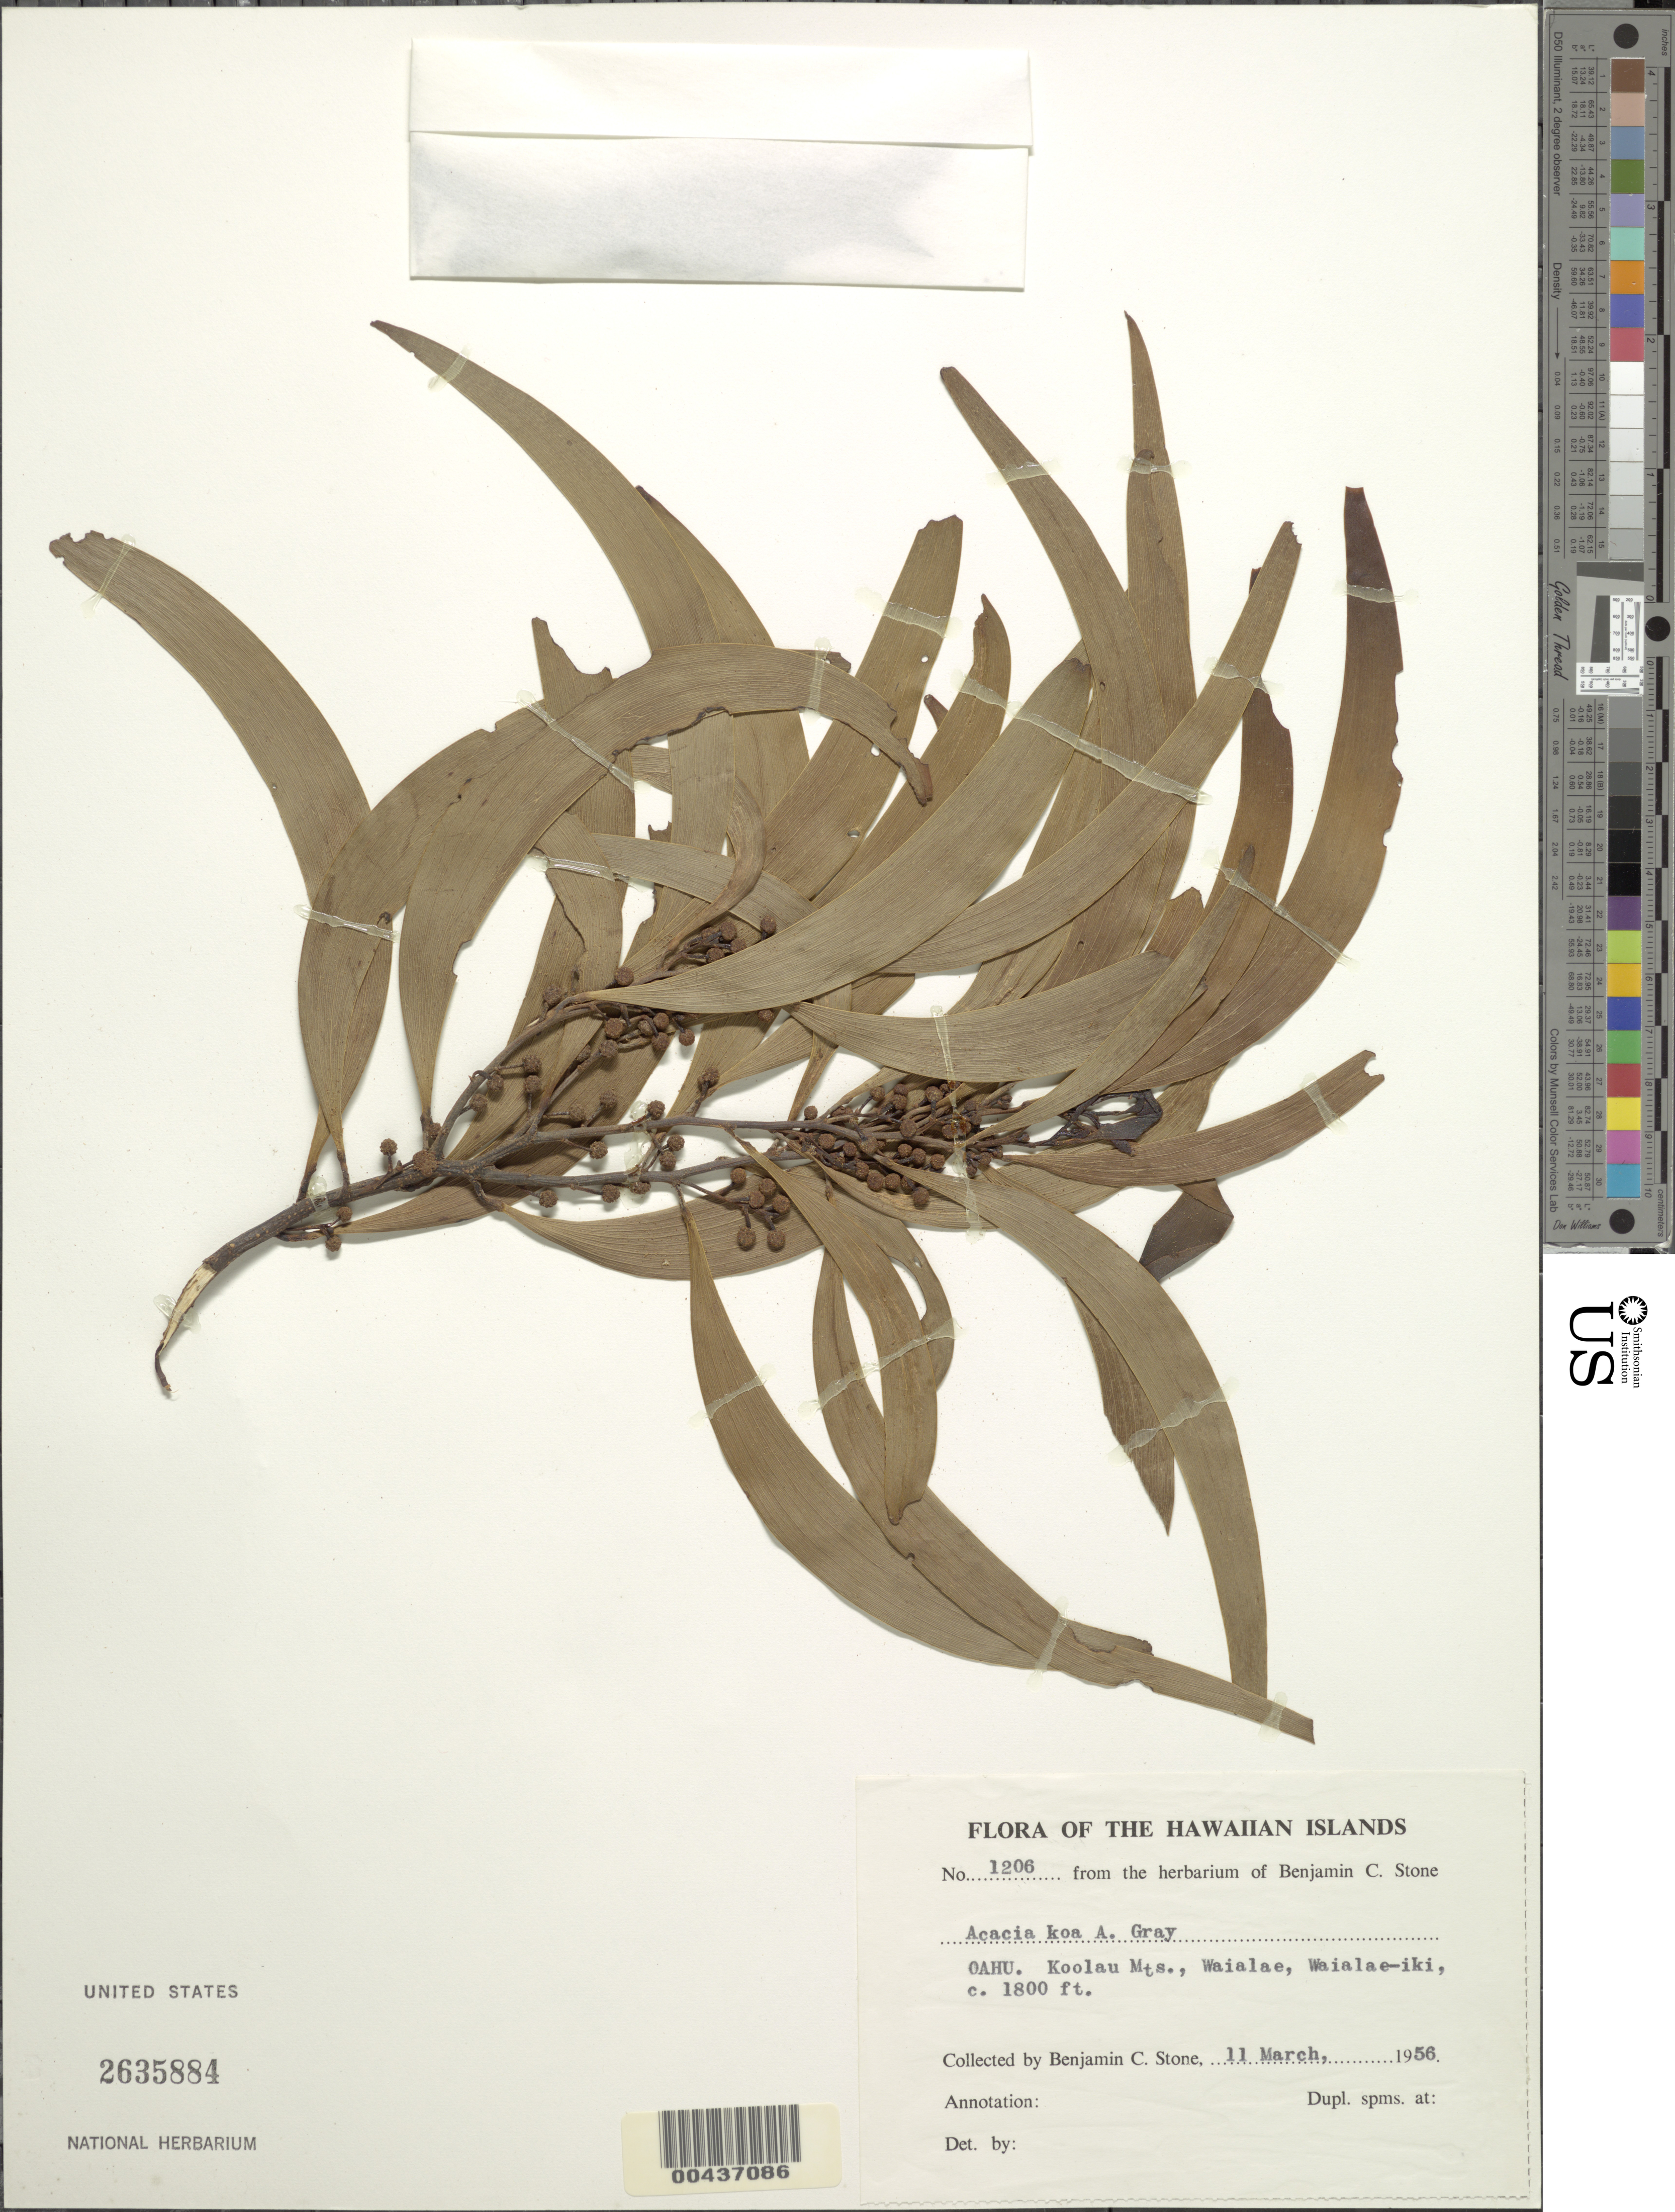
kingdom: Plantae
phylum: Tracheophyta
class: Magnoliopsida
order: Fabales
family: Fabaceae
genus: Acacia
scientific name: Acacia koa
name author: A. Gray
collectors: B. C. Stone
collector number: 1206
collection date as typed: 11 Mar 1956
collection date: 1956-03-11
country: United States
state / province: Hawaii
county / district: Honolulu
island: Oahu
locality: Koolau Mountains, Waialae, Waialae-iki, Oahu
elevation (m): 549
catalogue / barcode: US 2635884